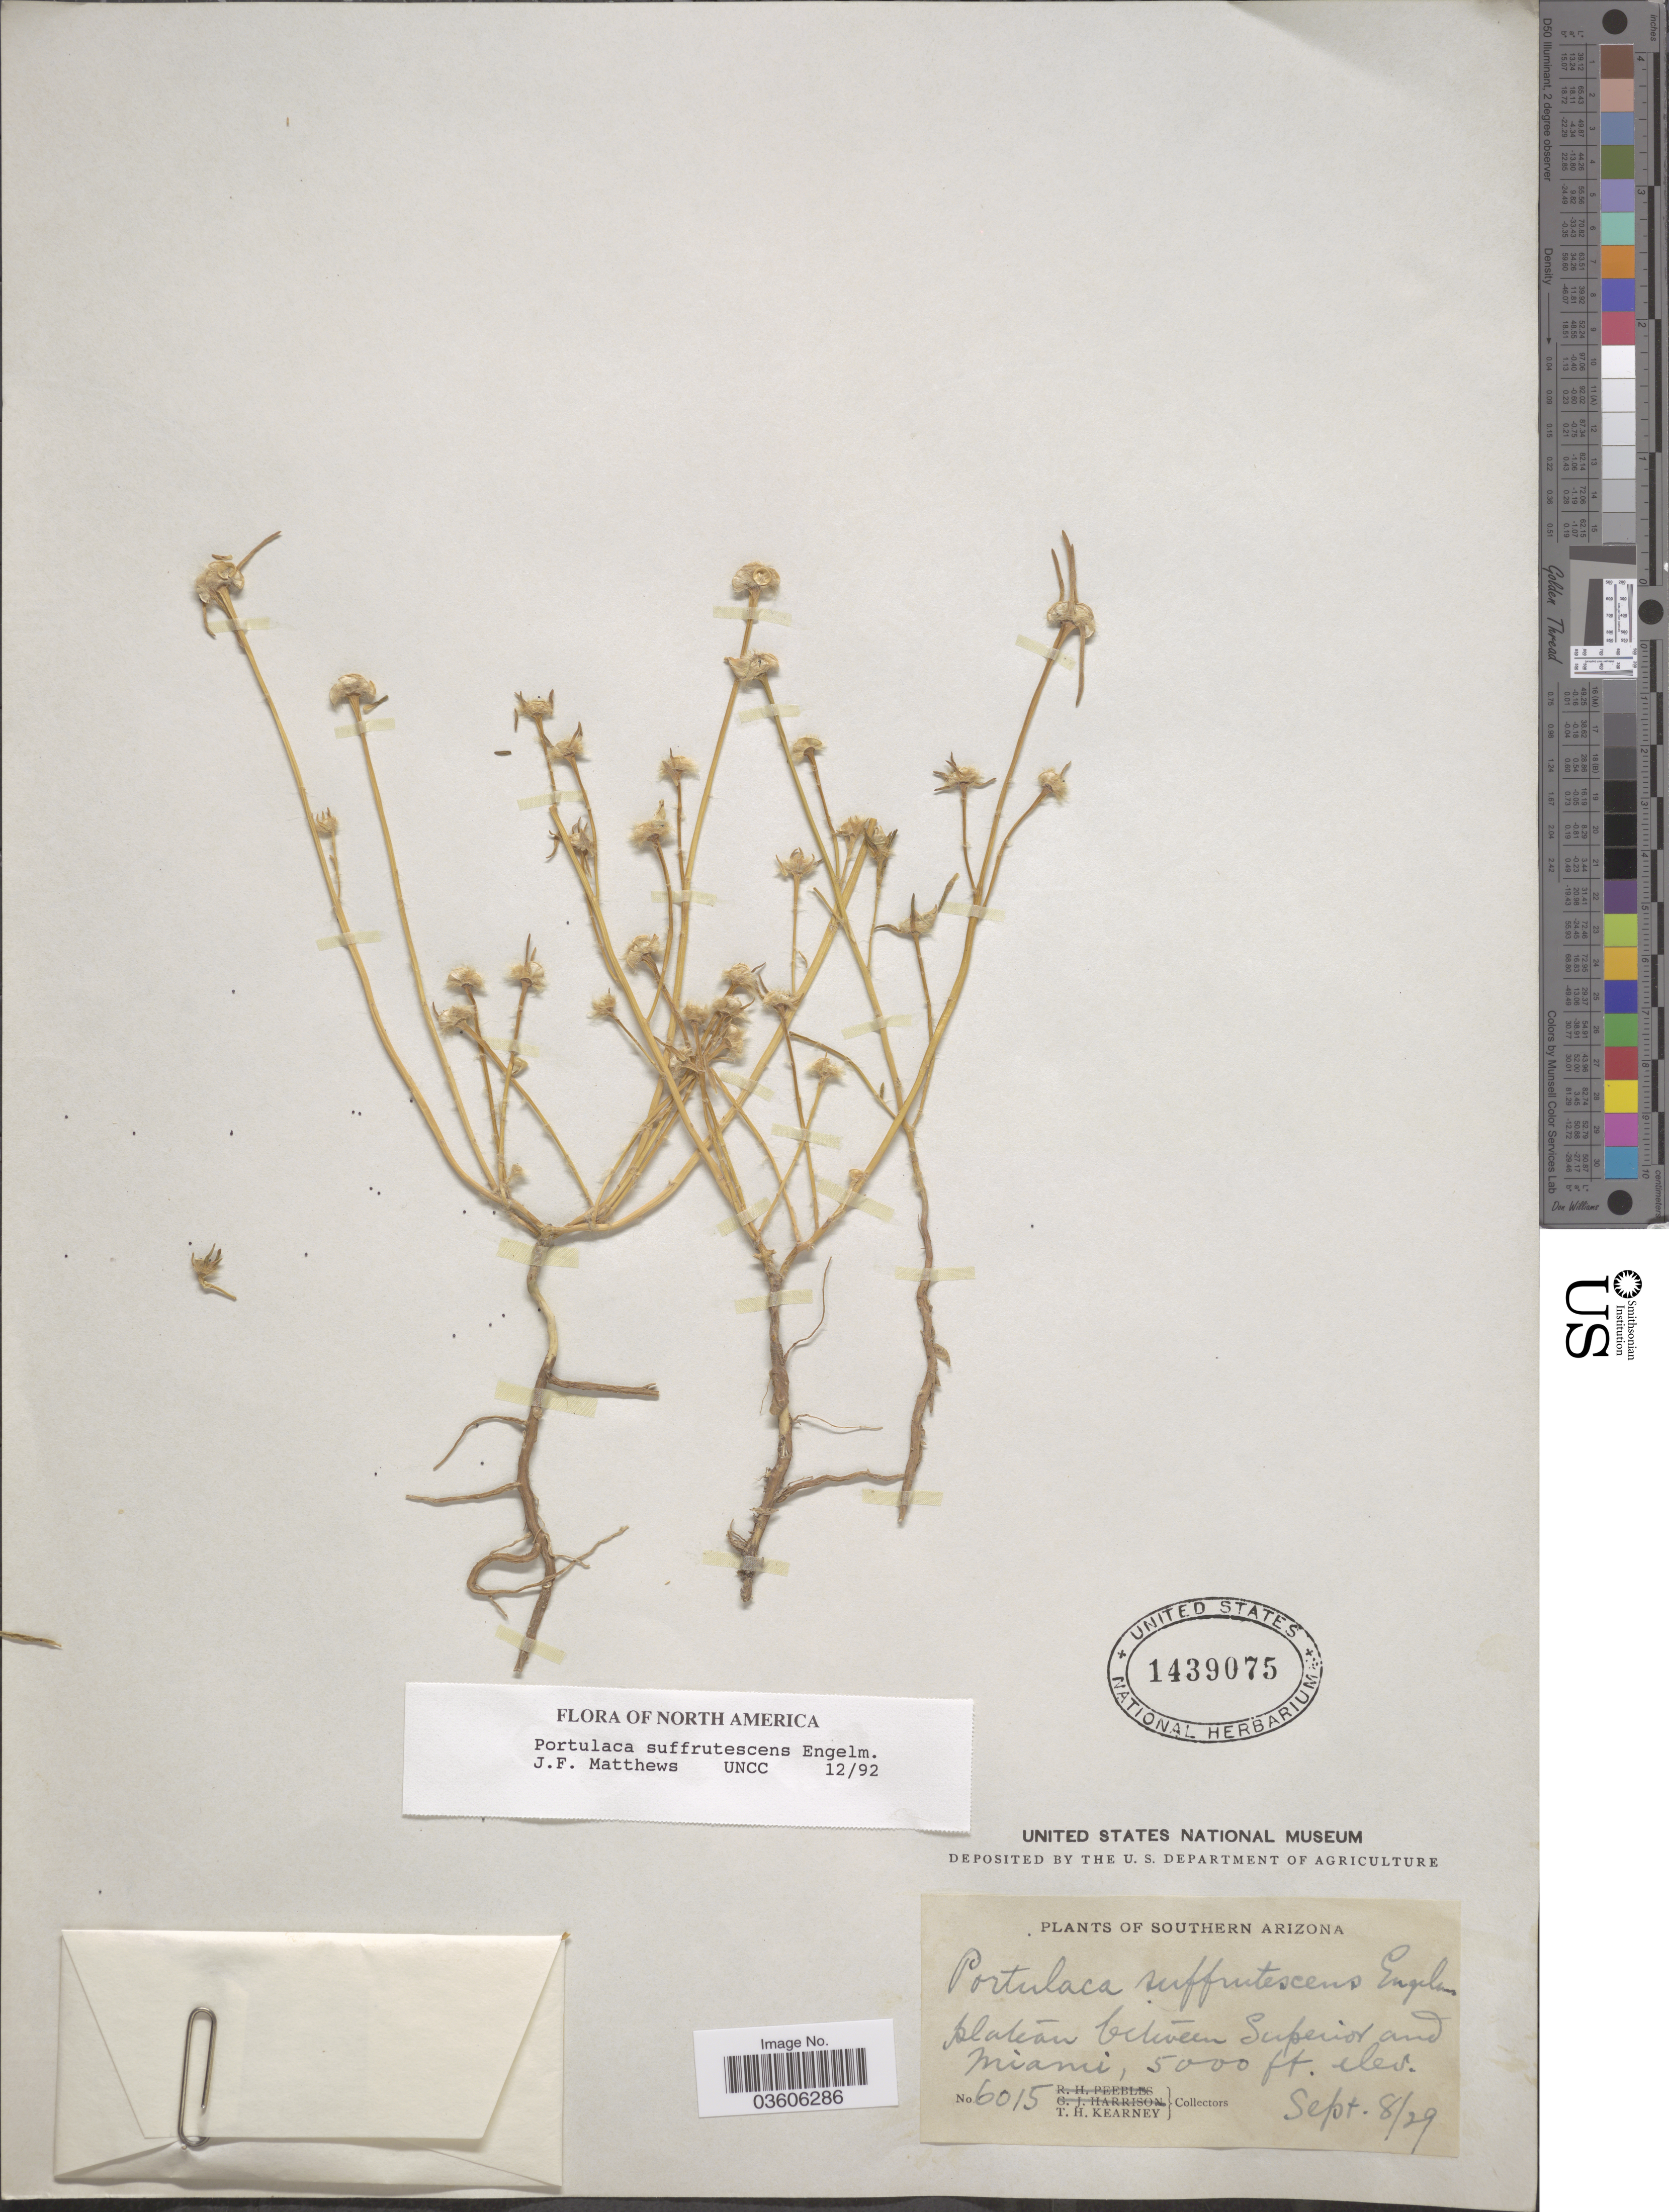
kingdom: Plantae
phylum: Tracheophyta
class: Magnoliopsida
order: Caryophyllales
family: Portulacaceae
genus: Portulaca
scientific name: Portulaca suffrutescens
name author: Engelm.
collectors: T. H. Kearney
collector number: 6015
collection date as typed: Transcribed d/m/y: 8/9/29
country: United States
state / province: Arizona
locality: Southern Arizona. Plateau between Superior and Miami.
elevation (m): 1524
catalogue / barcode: US 1439075